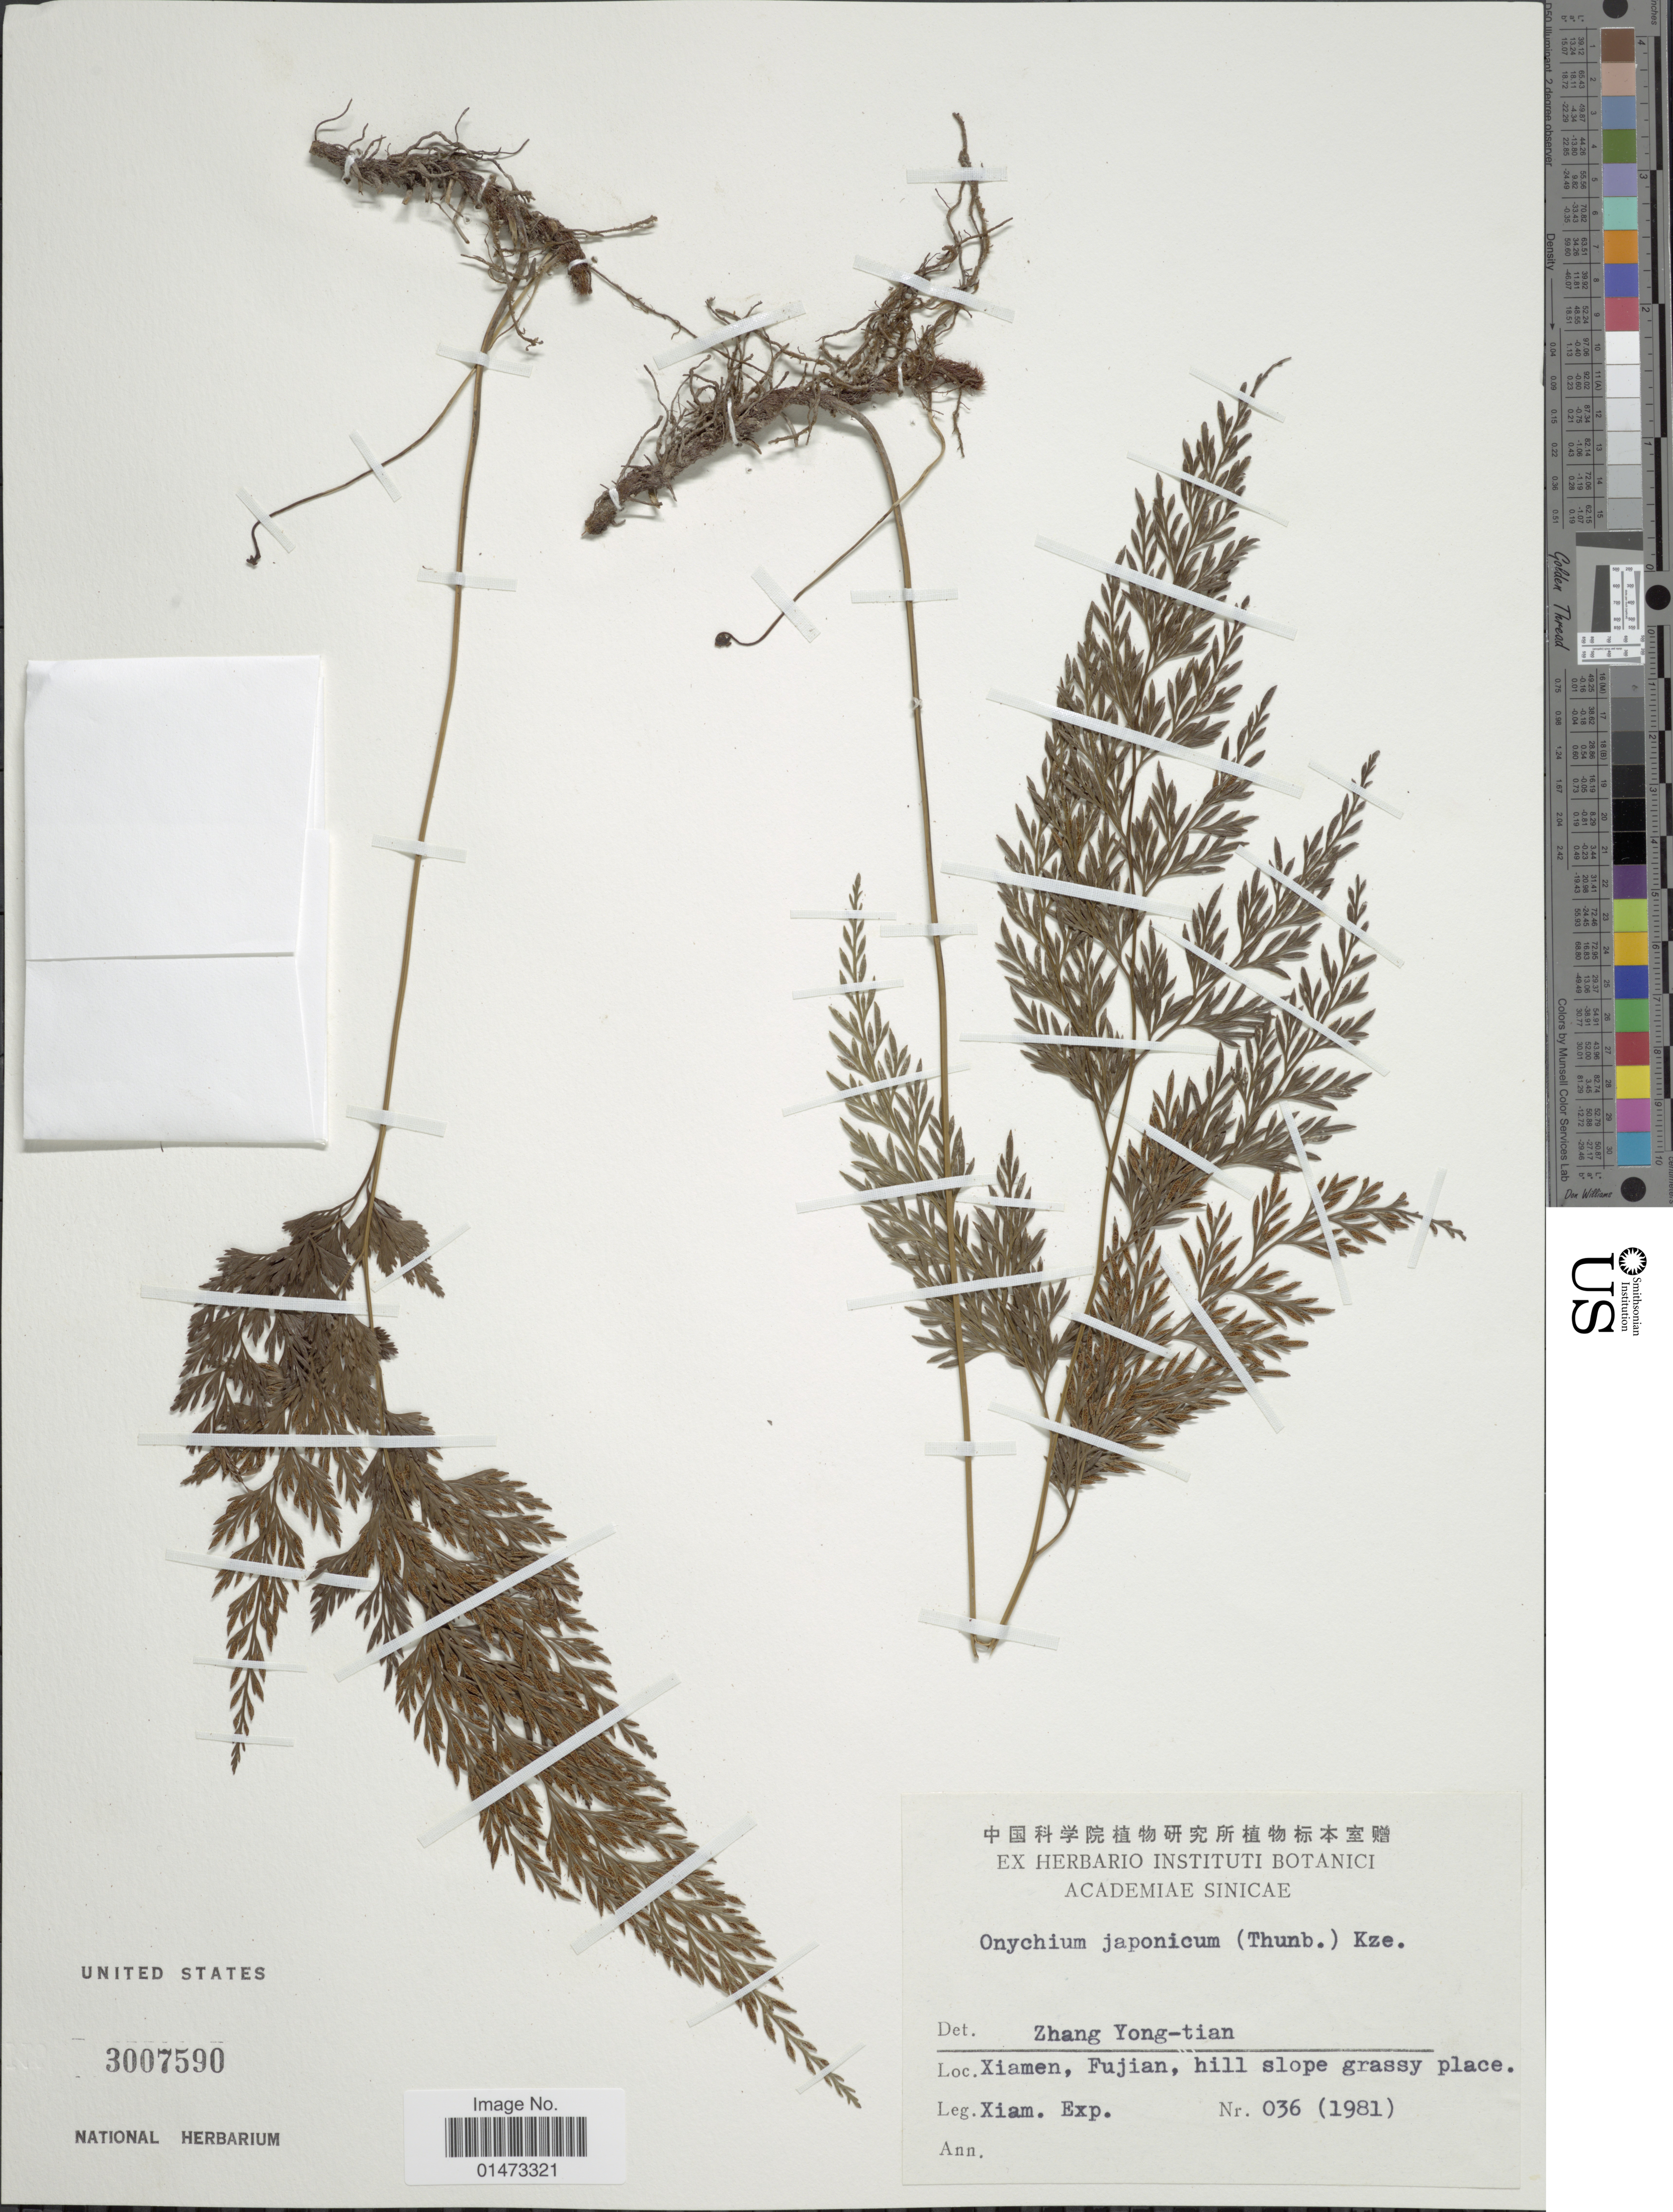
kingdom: Plantae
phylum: Tracheophyta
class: Polypodiopsida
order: Polypodiales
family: Pteridaceae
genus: Onychium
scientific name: Onychium japonicum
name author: (Thunb.) Kunze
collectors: Xiamen Expedition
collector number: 036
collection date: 1981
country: China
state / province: Fujian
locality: Xiamen, hill slope grassy place.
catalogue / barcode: US 3007590